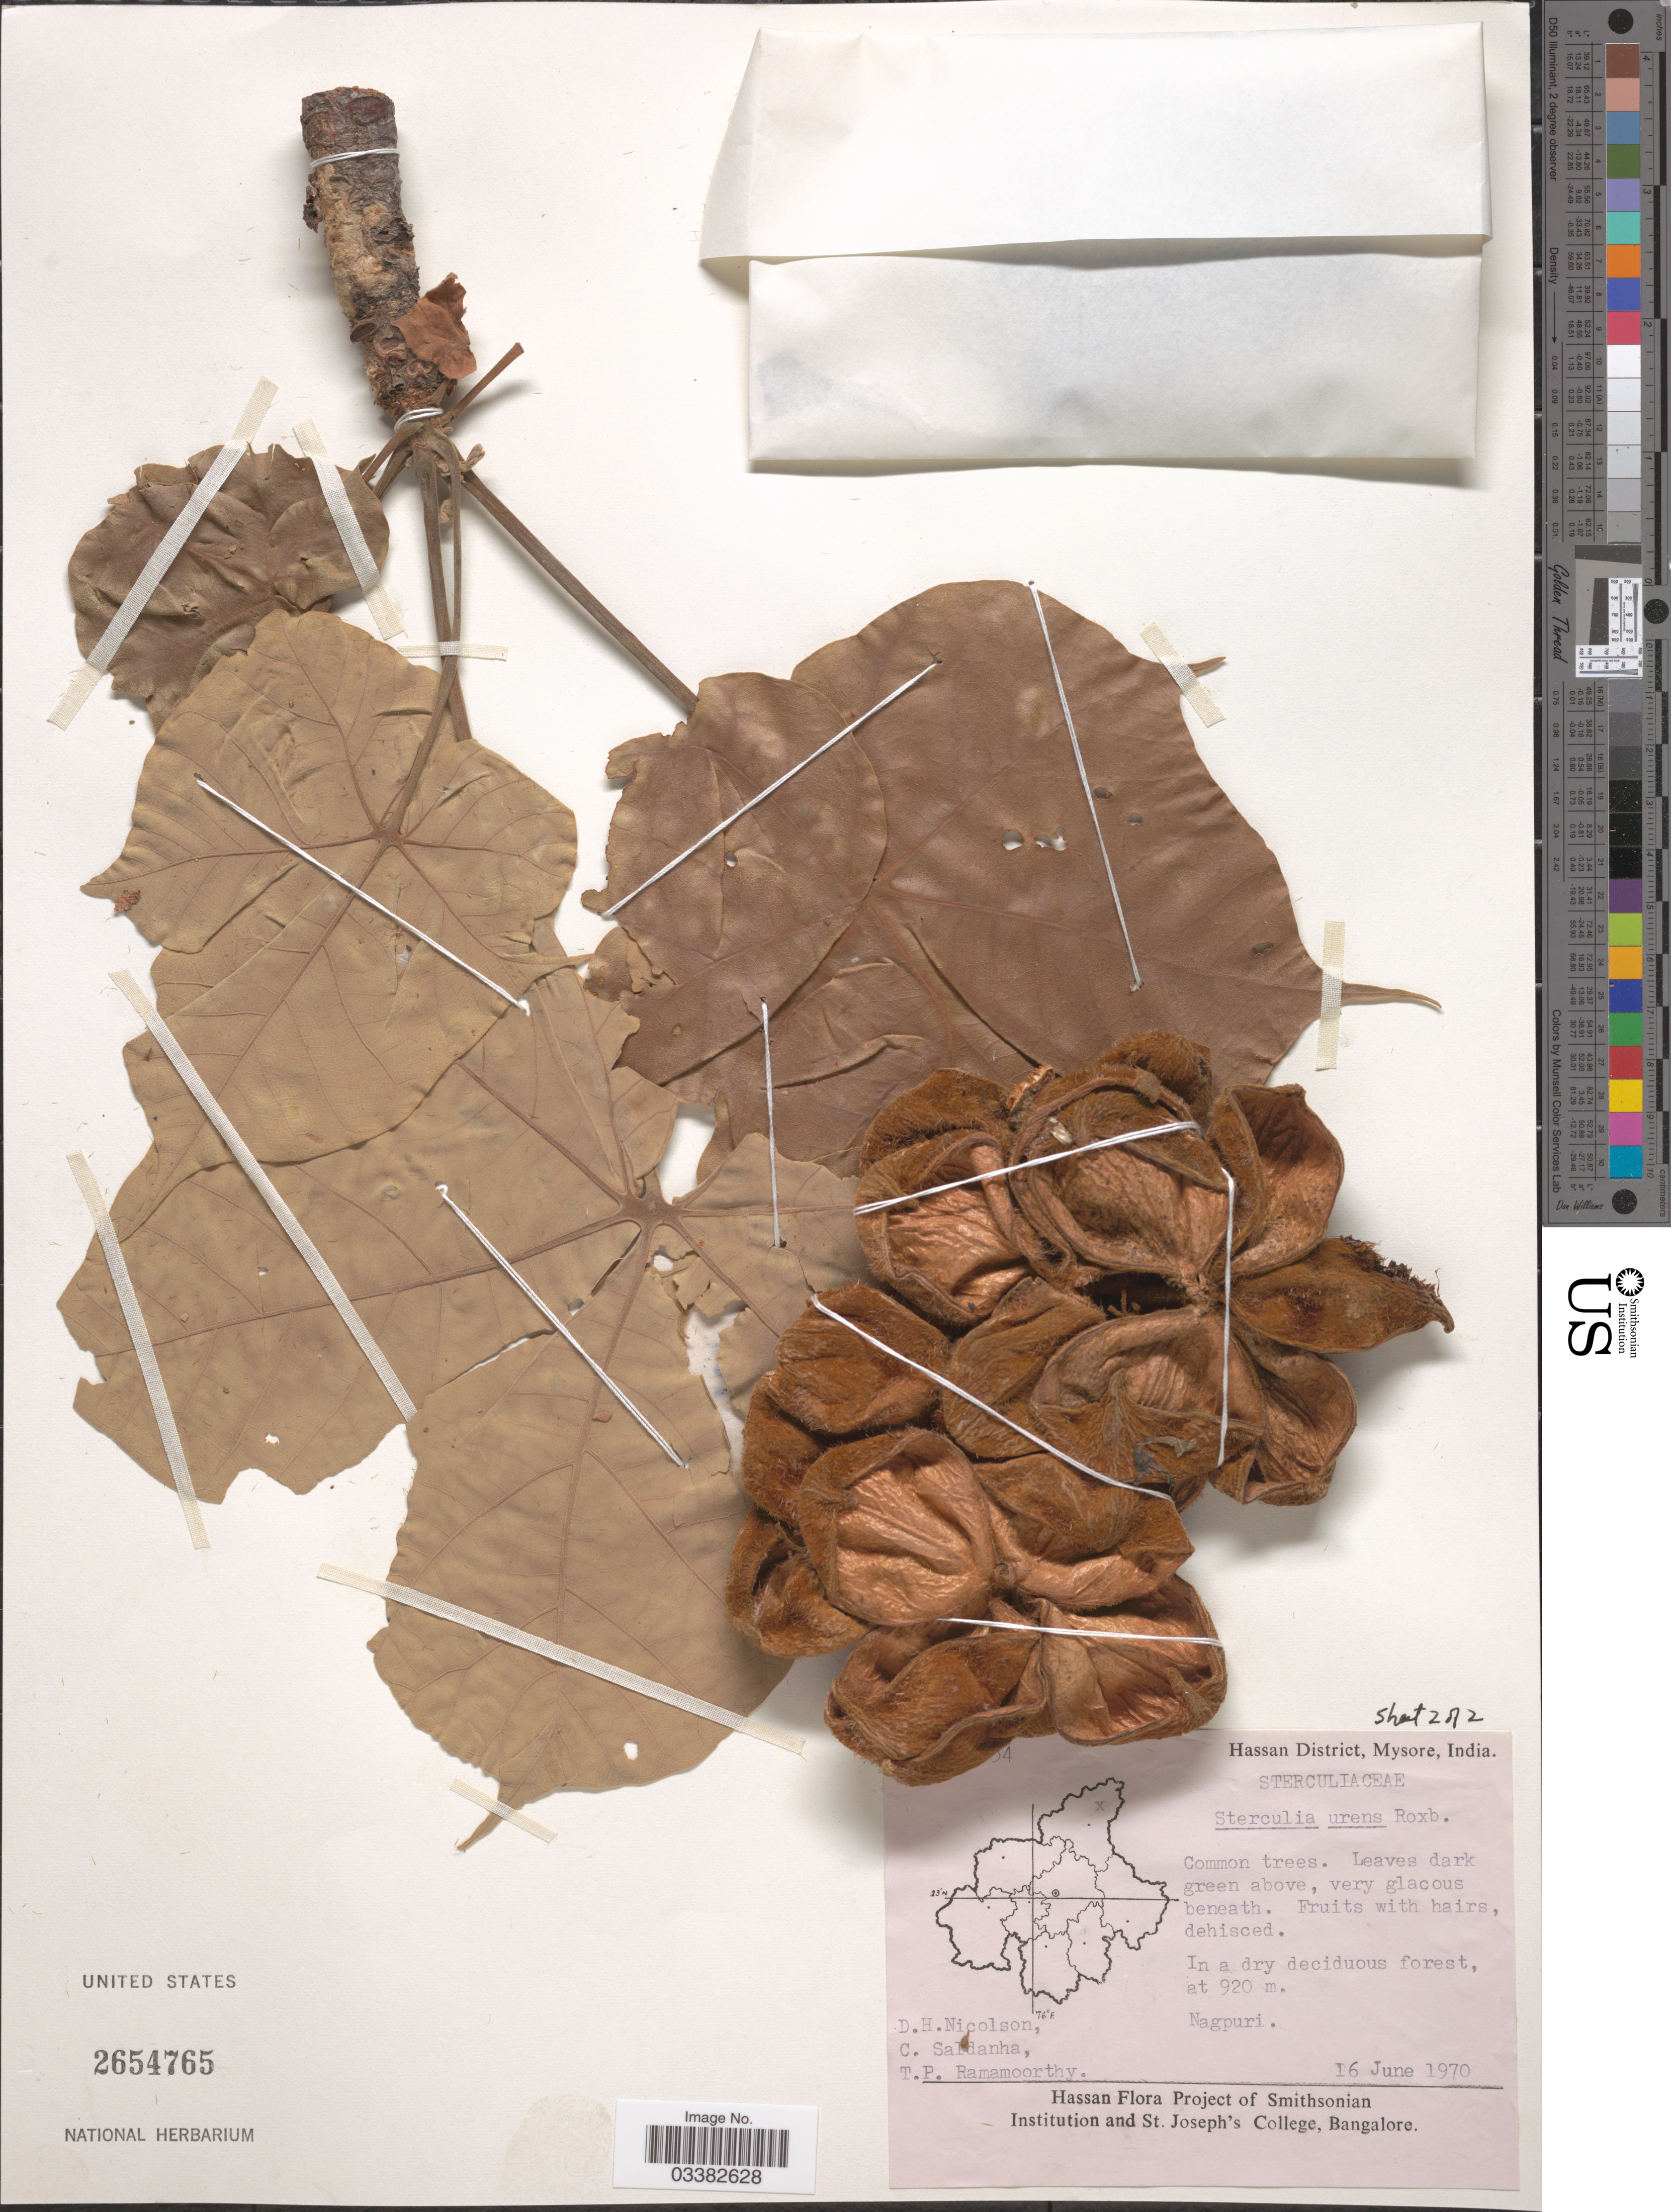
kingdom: Plantae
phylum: Tracheophyta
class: Magnoliopsida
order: Malvales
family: Malvaceae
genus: Sterculia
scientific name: Sterculia urens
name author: Roxb.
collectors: D. H. Nicolson, C. Saldanha & T. P. Ramamoorthy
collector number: !4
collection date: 1970-06-16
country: India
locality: Hassan District, Mysore. Nagpuri.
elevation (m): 920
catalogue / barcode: US 2654765